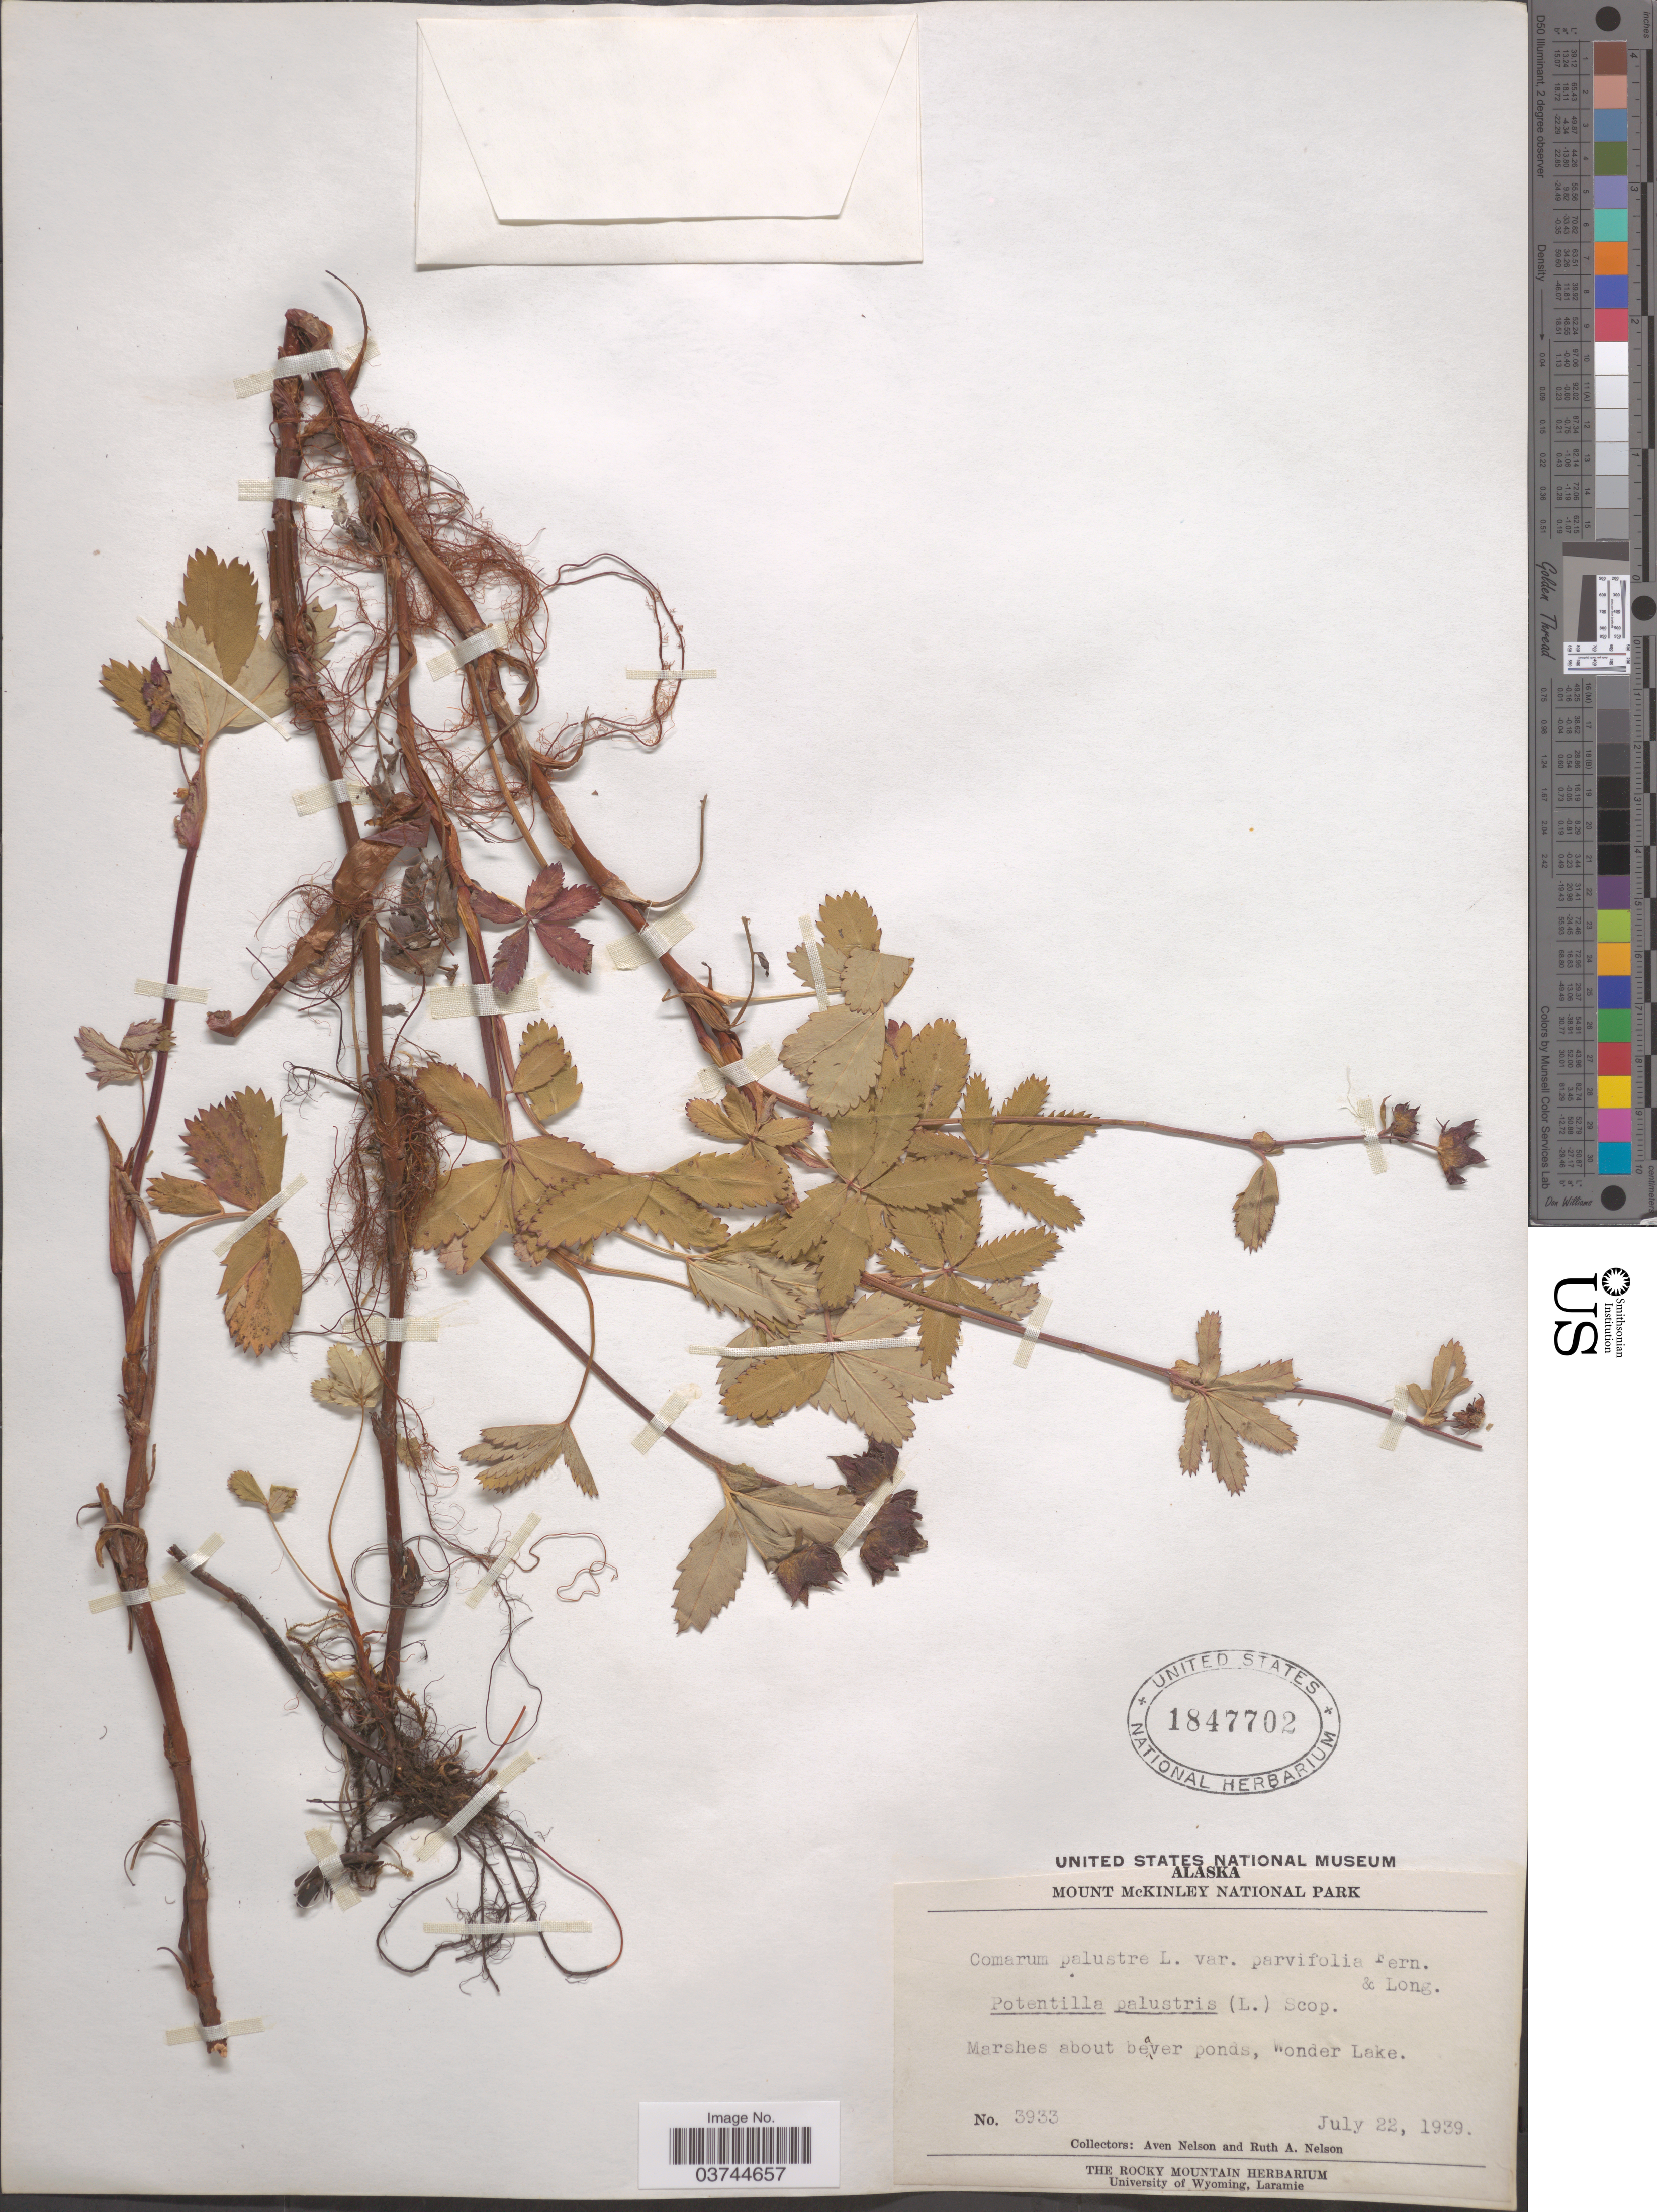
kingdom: Plantae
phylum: Tracheophyta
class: Magnoliopsida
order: Rosales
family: Rosaceae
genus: Comarum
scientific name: Comarum palustre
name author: L.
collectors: A. Nelson & R. A. Nelson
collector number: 3933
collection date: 1939-07-22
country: United States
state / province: Alaska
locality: Mount McKinley National Park. Wonder Lake.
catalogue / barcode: US 1847702